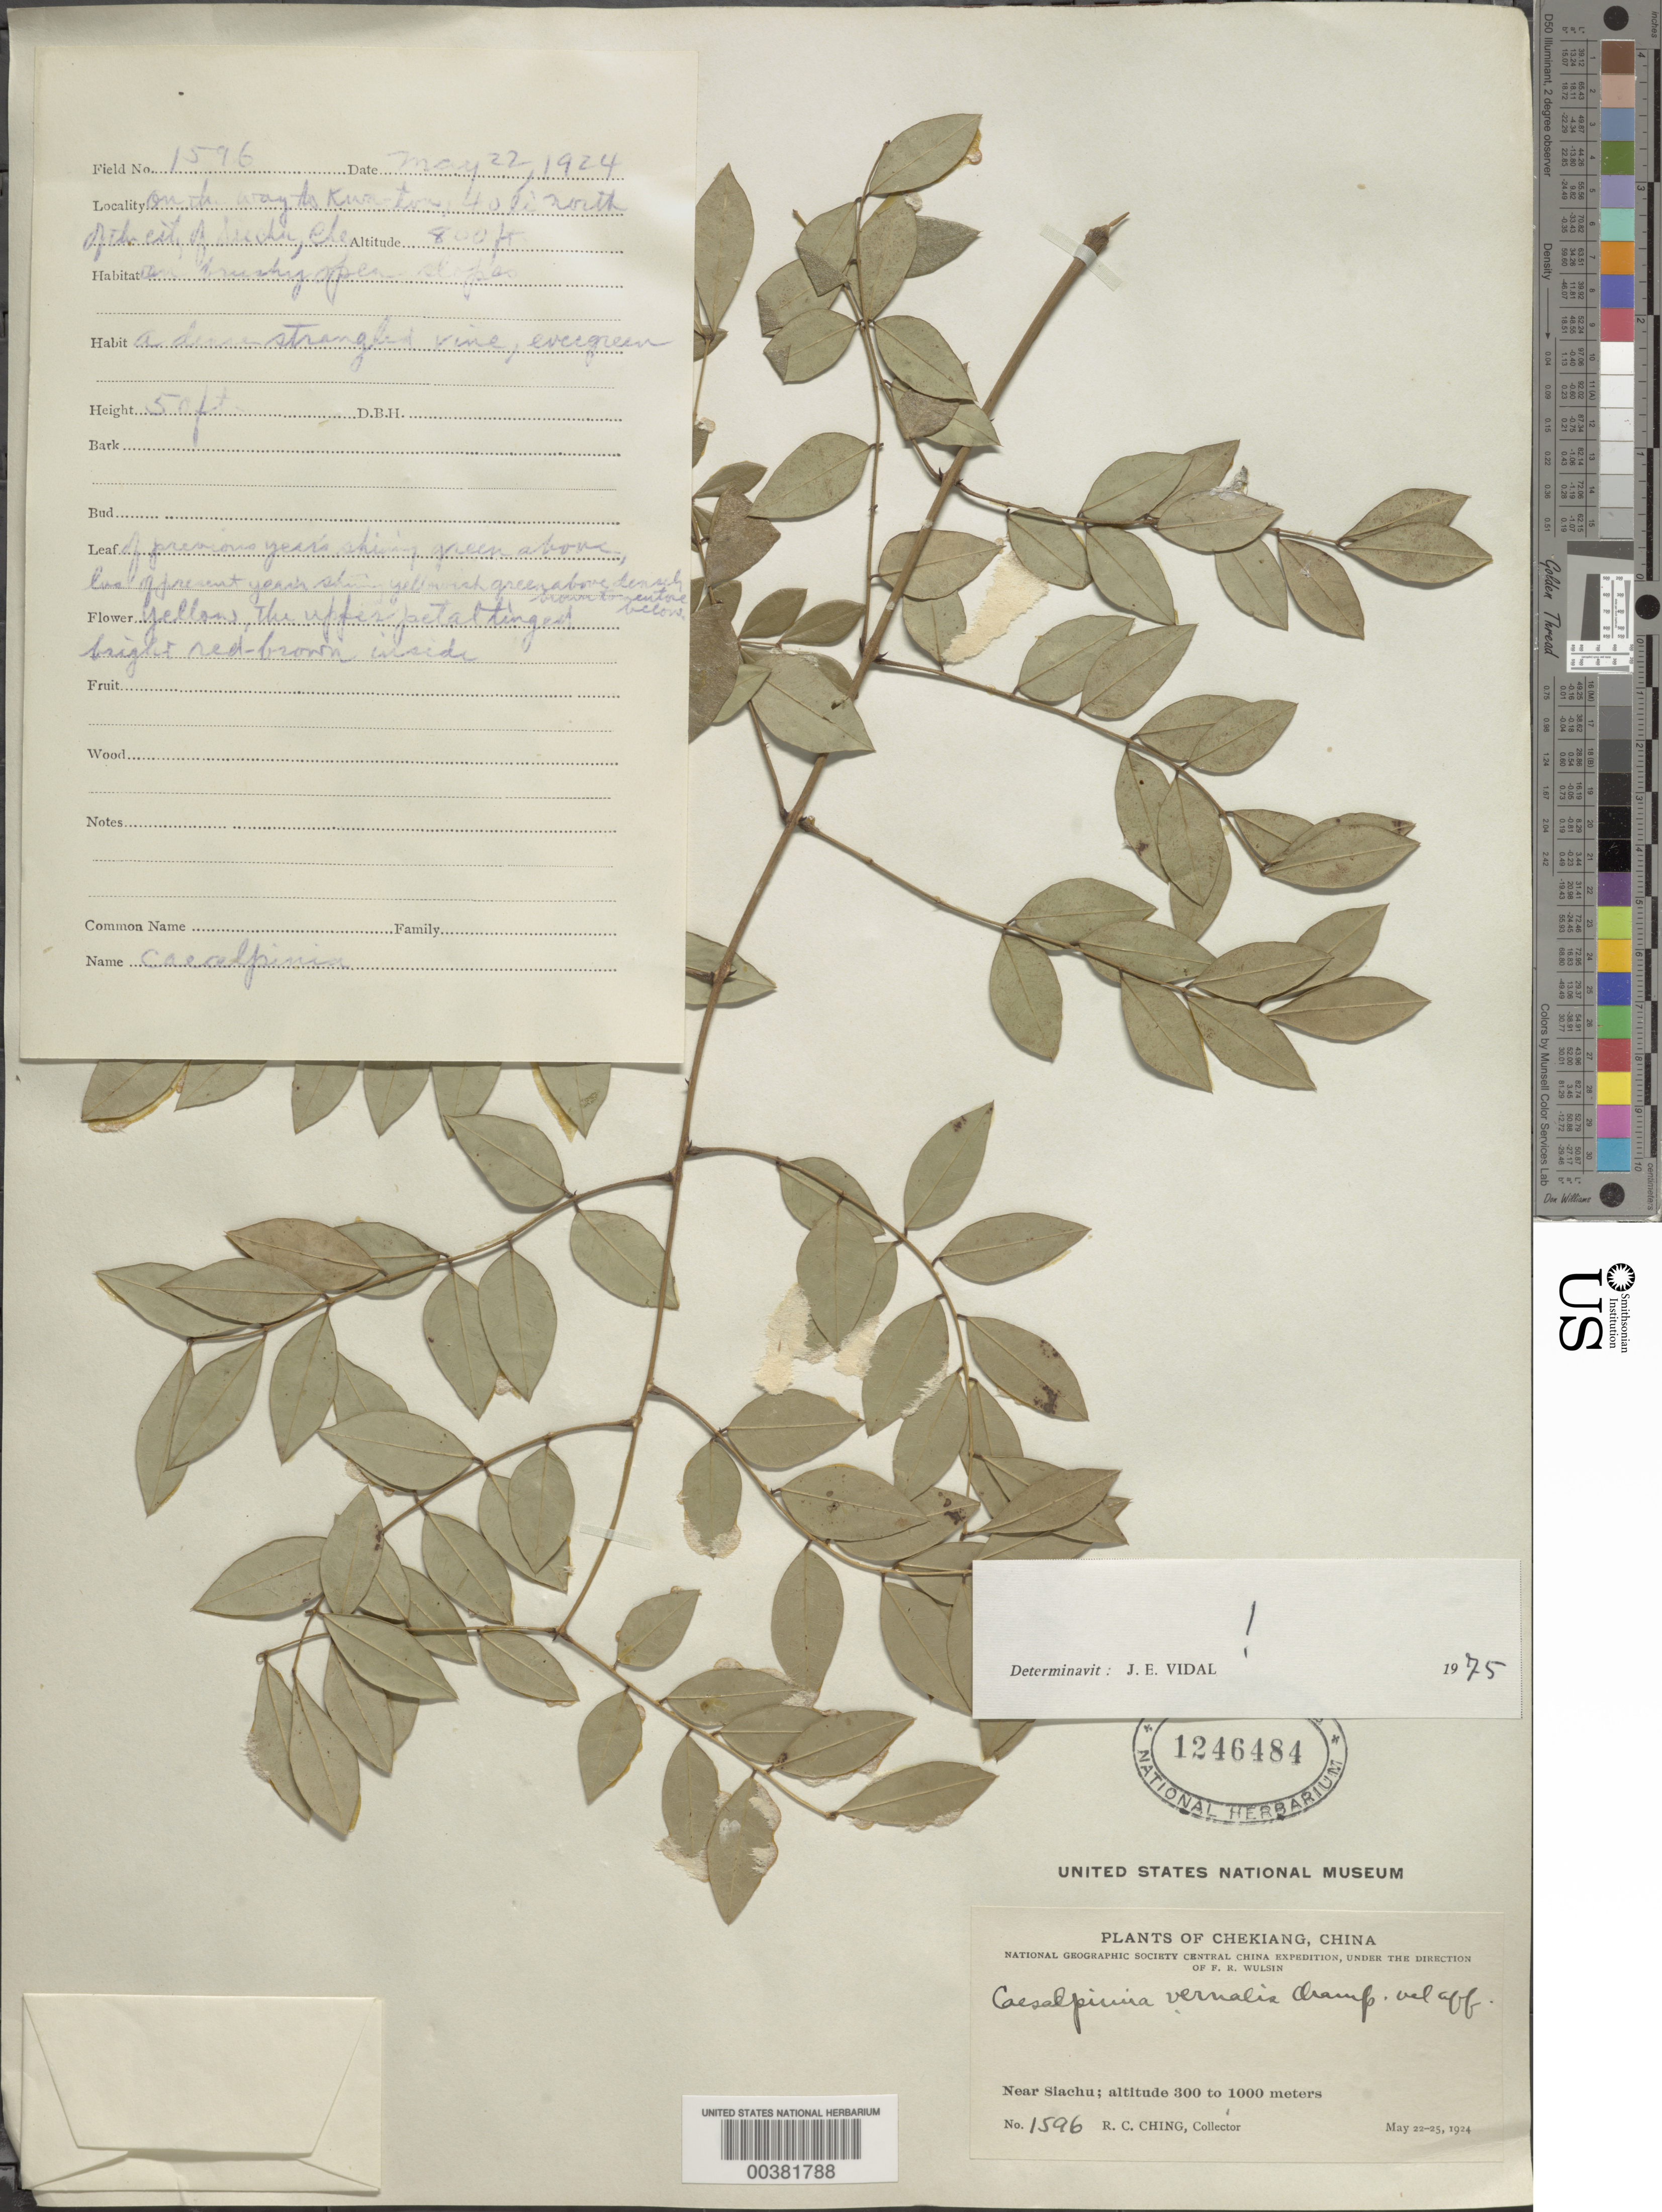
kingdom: Plantae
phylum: Tracheophyta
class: Magnoliopsida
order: Fabales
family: Fabaceae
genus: Ticanto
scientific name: Ticanto vernalis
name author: (Champion ex Benth.) R. Clark & Gagnon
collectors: R. C. Ching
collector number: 1596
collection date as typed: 22 May 1924 to 25 May 1924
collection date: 1924-05-22/1924-05-25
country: China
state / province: Zhejiang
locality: Near siachu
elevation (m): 300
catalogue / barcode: US 1246484